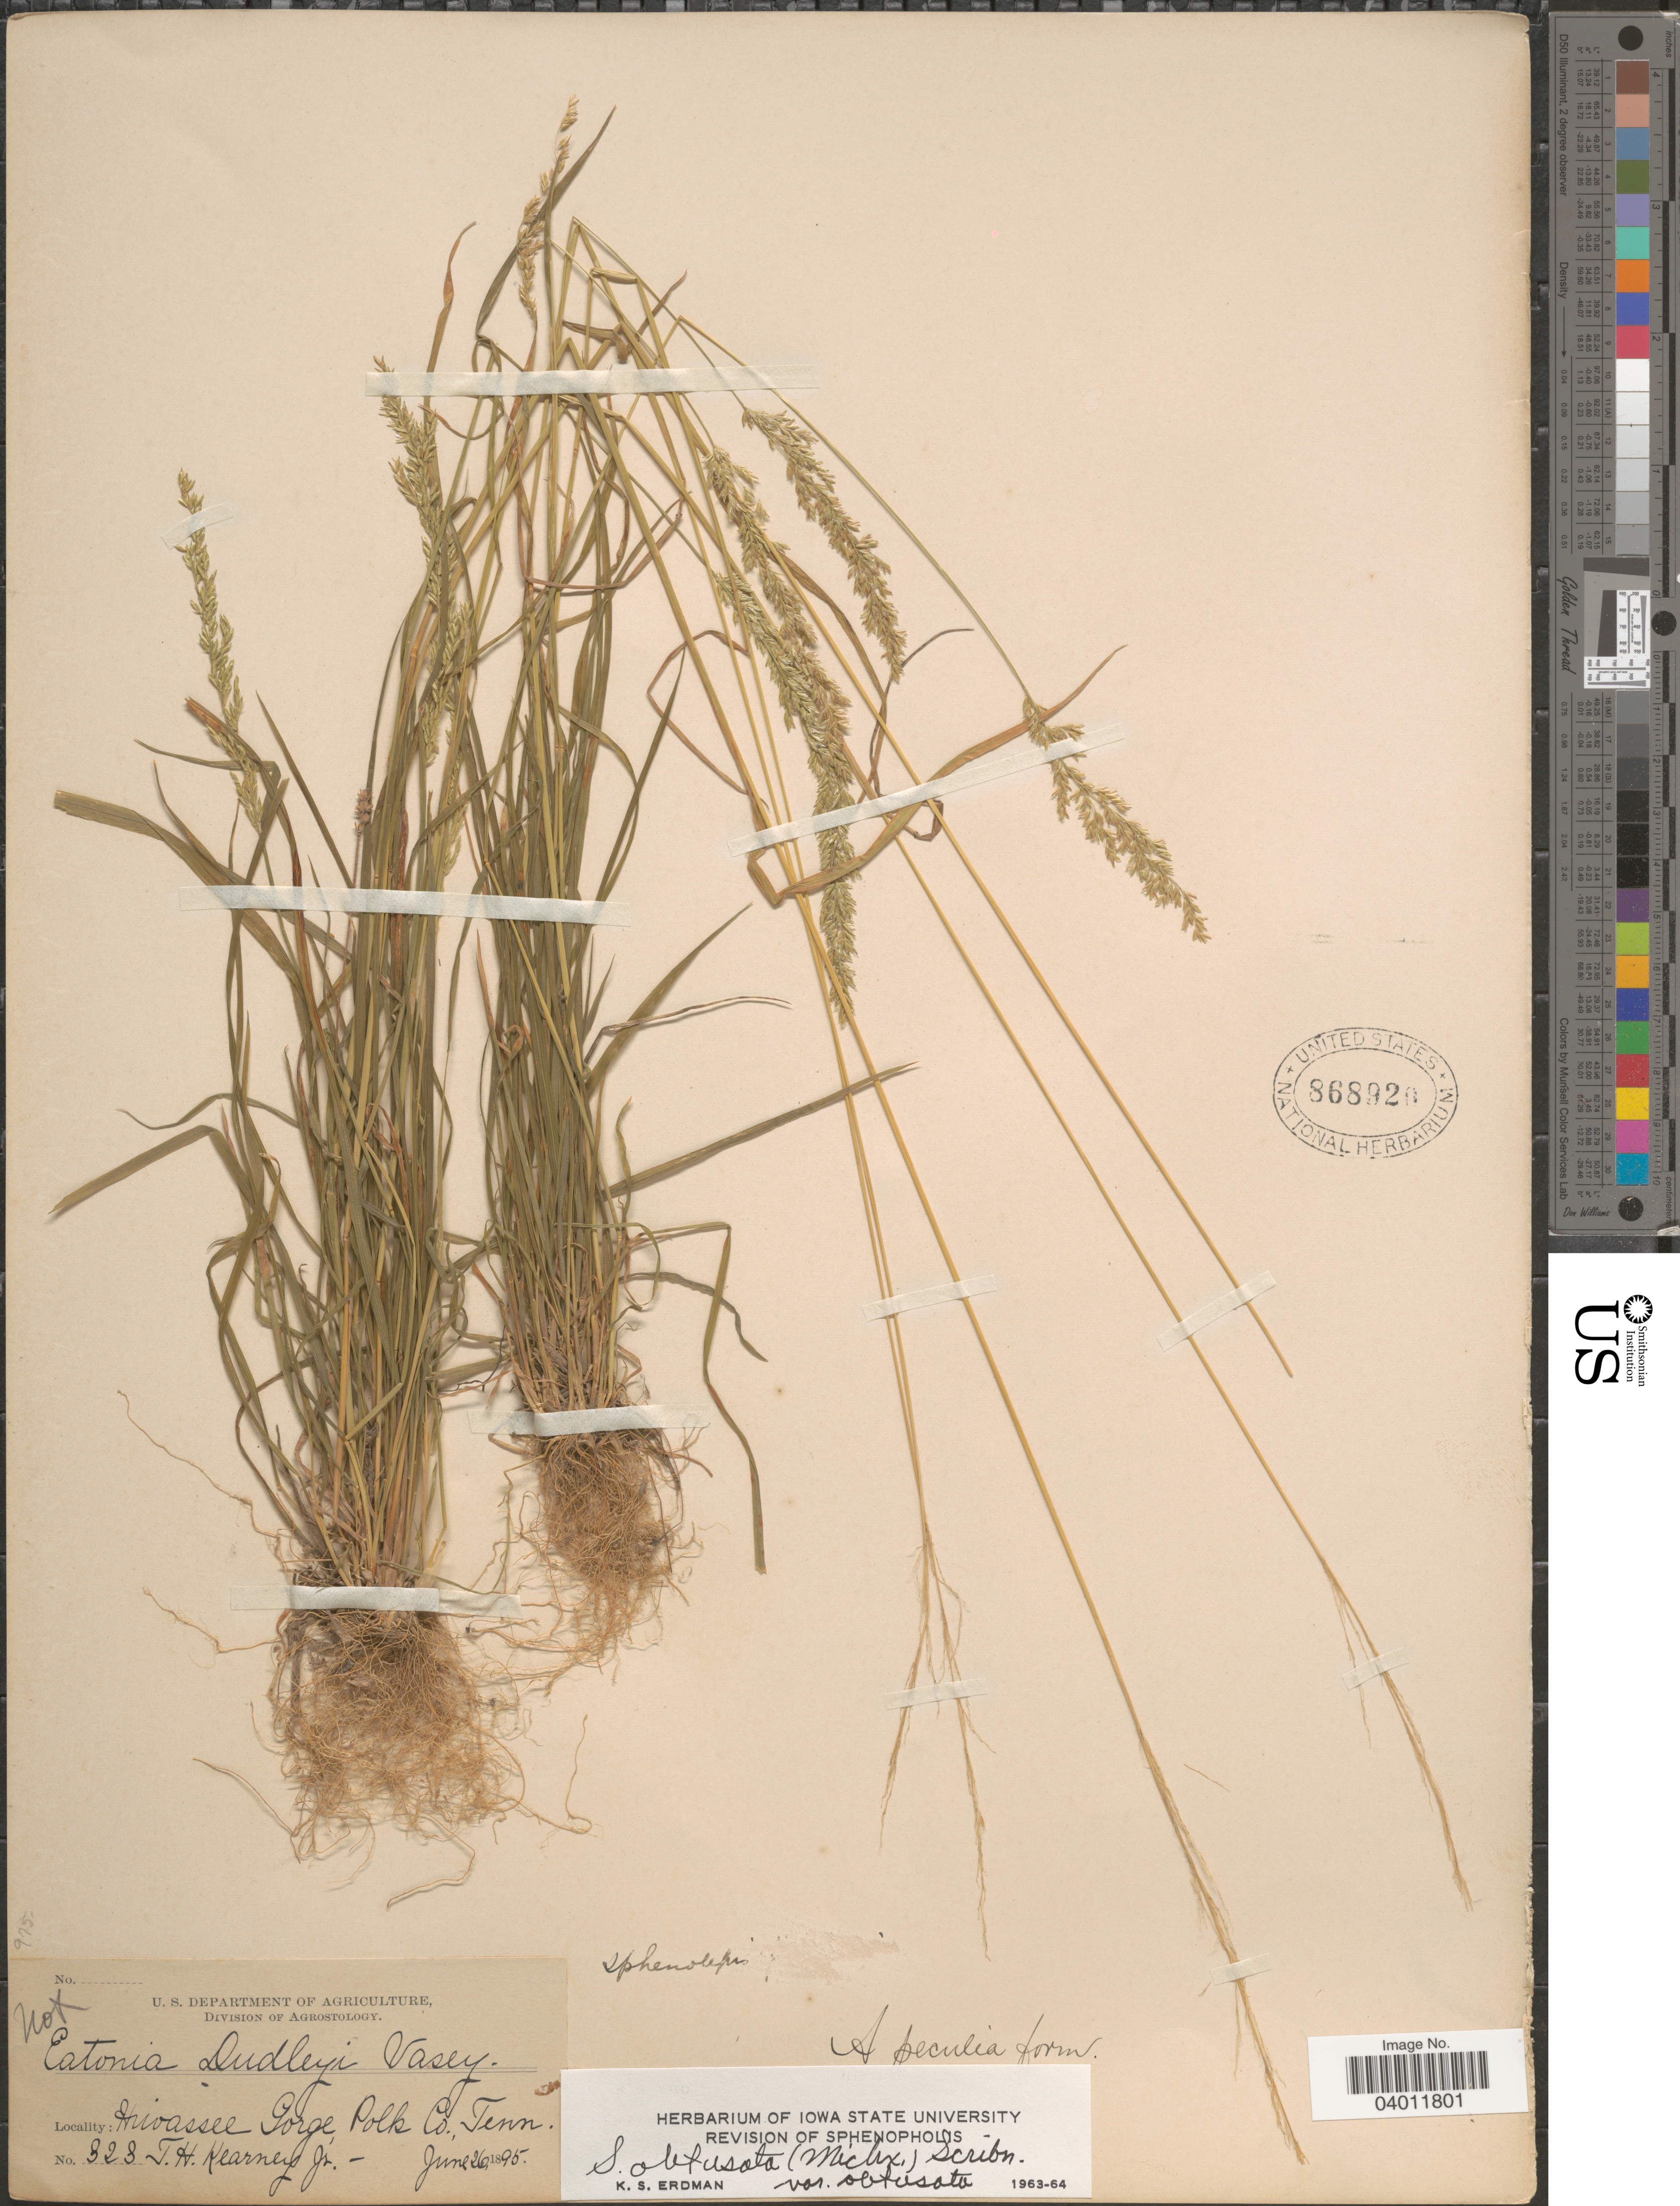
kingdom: Plantae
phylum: Tracheophyta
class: Liliopsida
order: Poales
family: Poaceae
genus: Sphenopholis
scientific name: Sphenopholis obtusata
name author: (Michx.) Scribn.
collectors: T. H. Kearney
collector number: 323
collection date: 1895-06-26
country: United States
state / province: Tennessee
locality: Hiwassee Gorge, Polk Co.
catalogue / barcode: US 868920